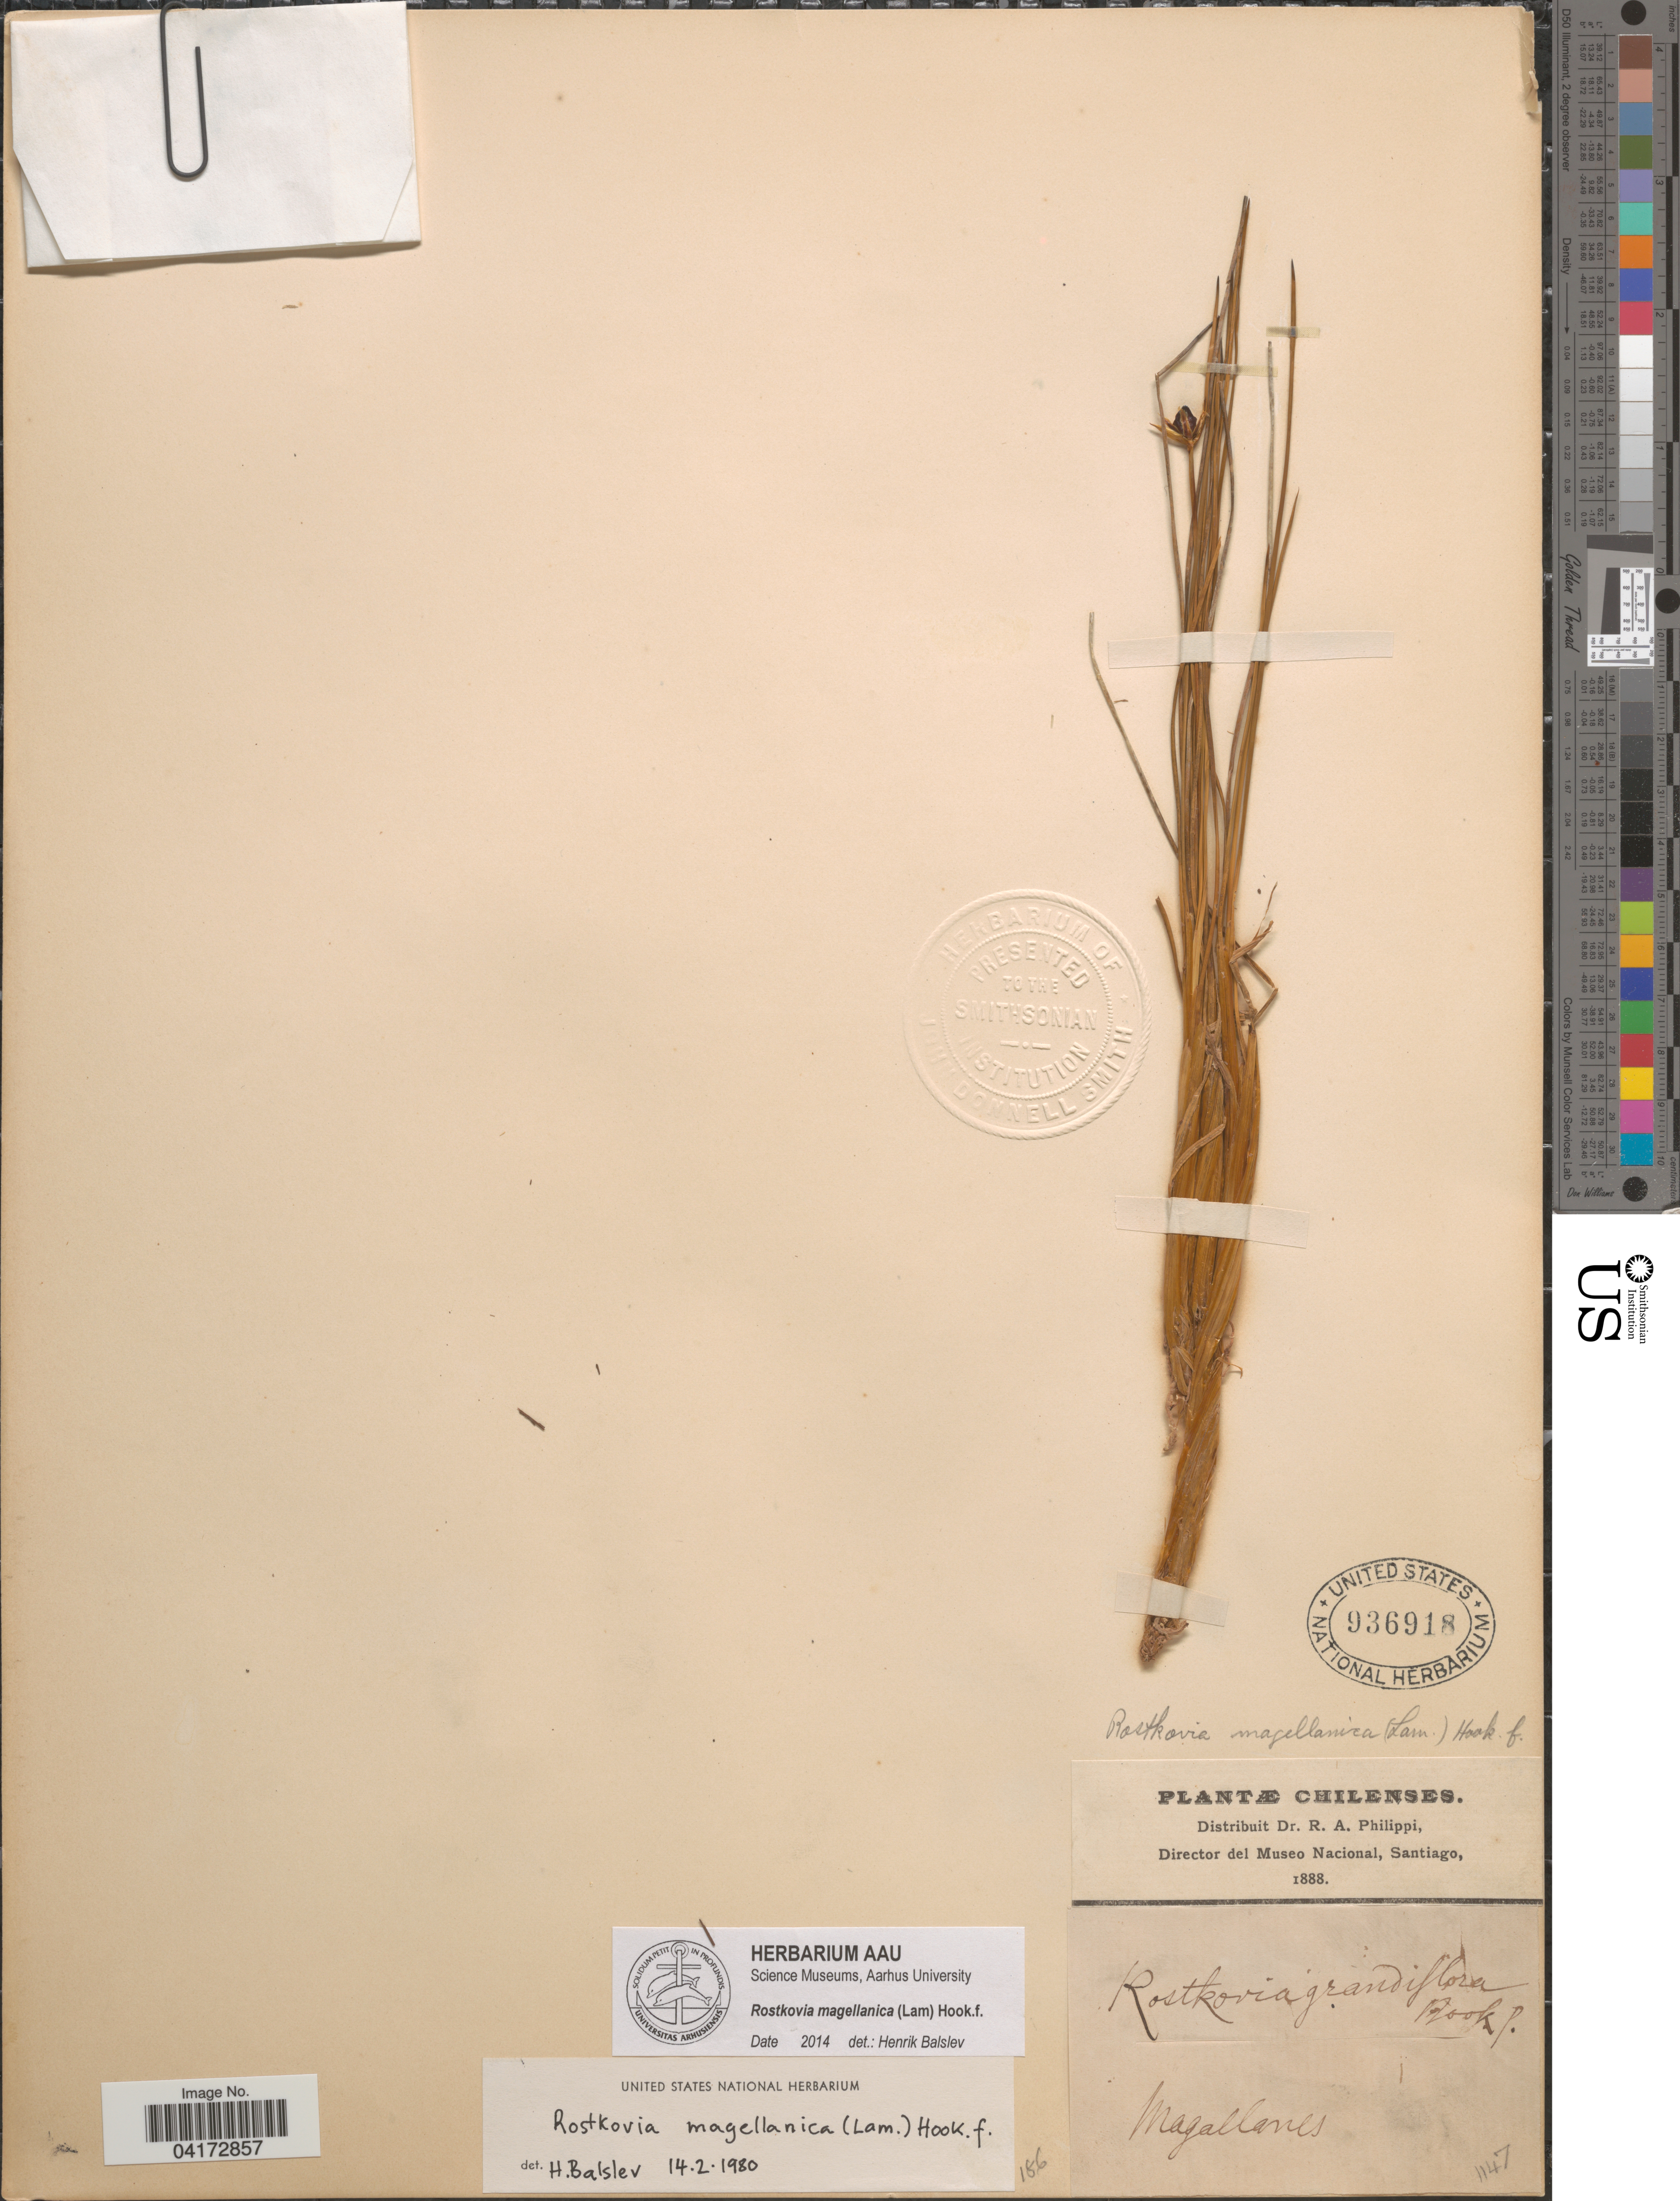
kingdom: Plantae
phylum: Tracheophyta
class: Liliopsida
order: Poales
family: Juncaceae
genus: Rostkovia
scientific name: Rostkovia magellanica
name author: (Lam.) Hook. f.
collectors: R. A. Philippi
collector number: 1147?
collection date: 1888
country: Chile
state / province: Magallanes y de la Antártica Chilena (XII)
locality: Magallanes.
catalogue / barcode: US 936918